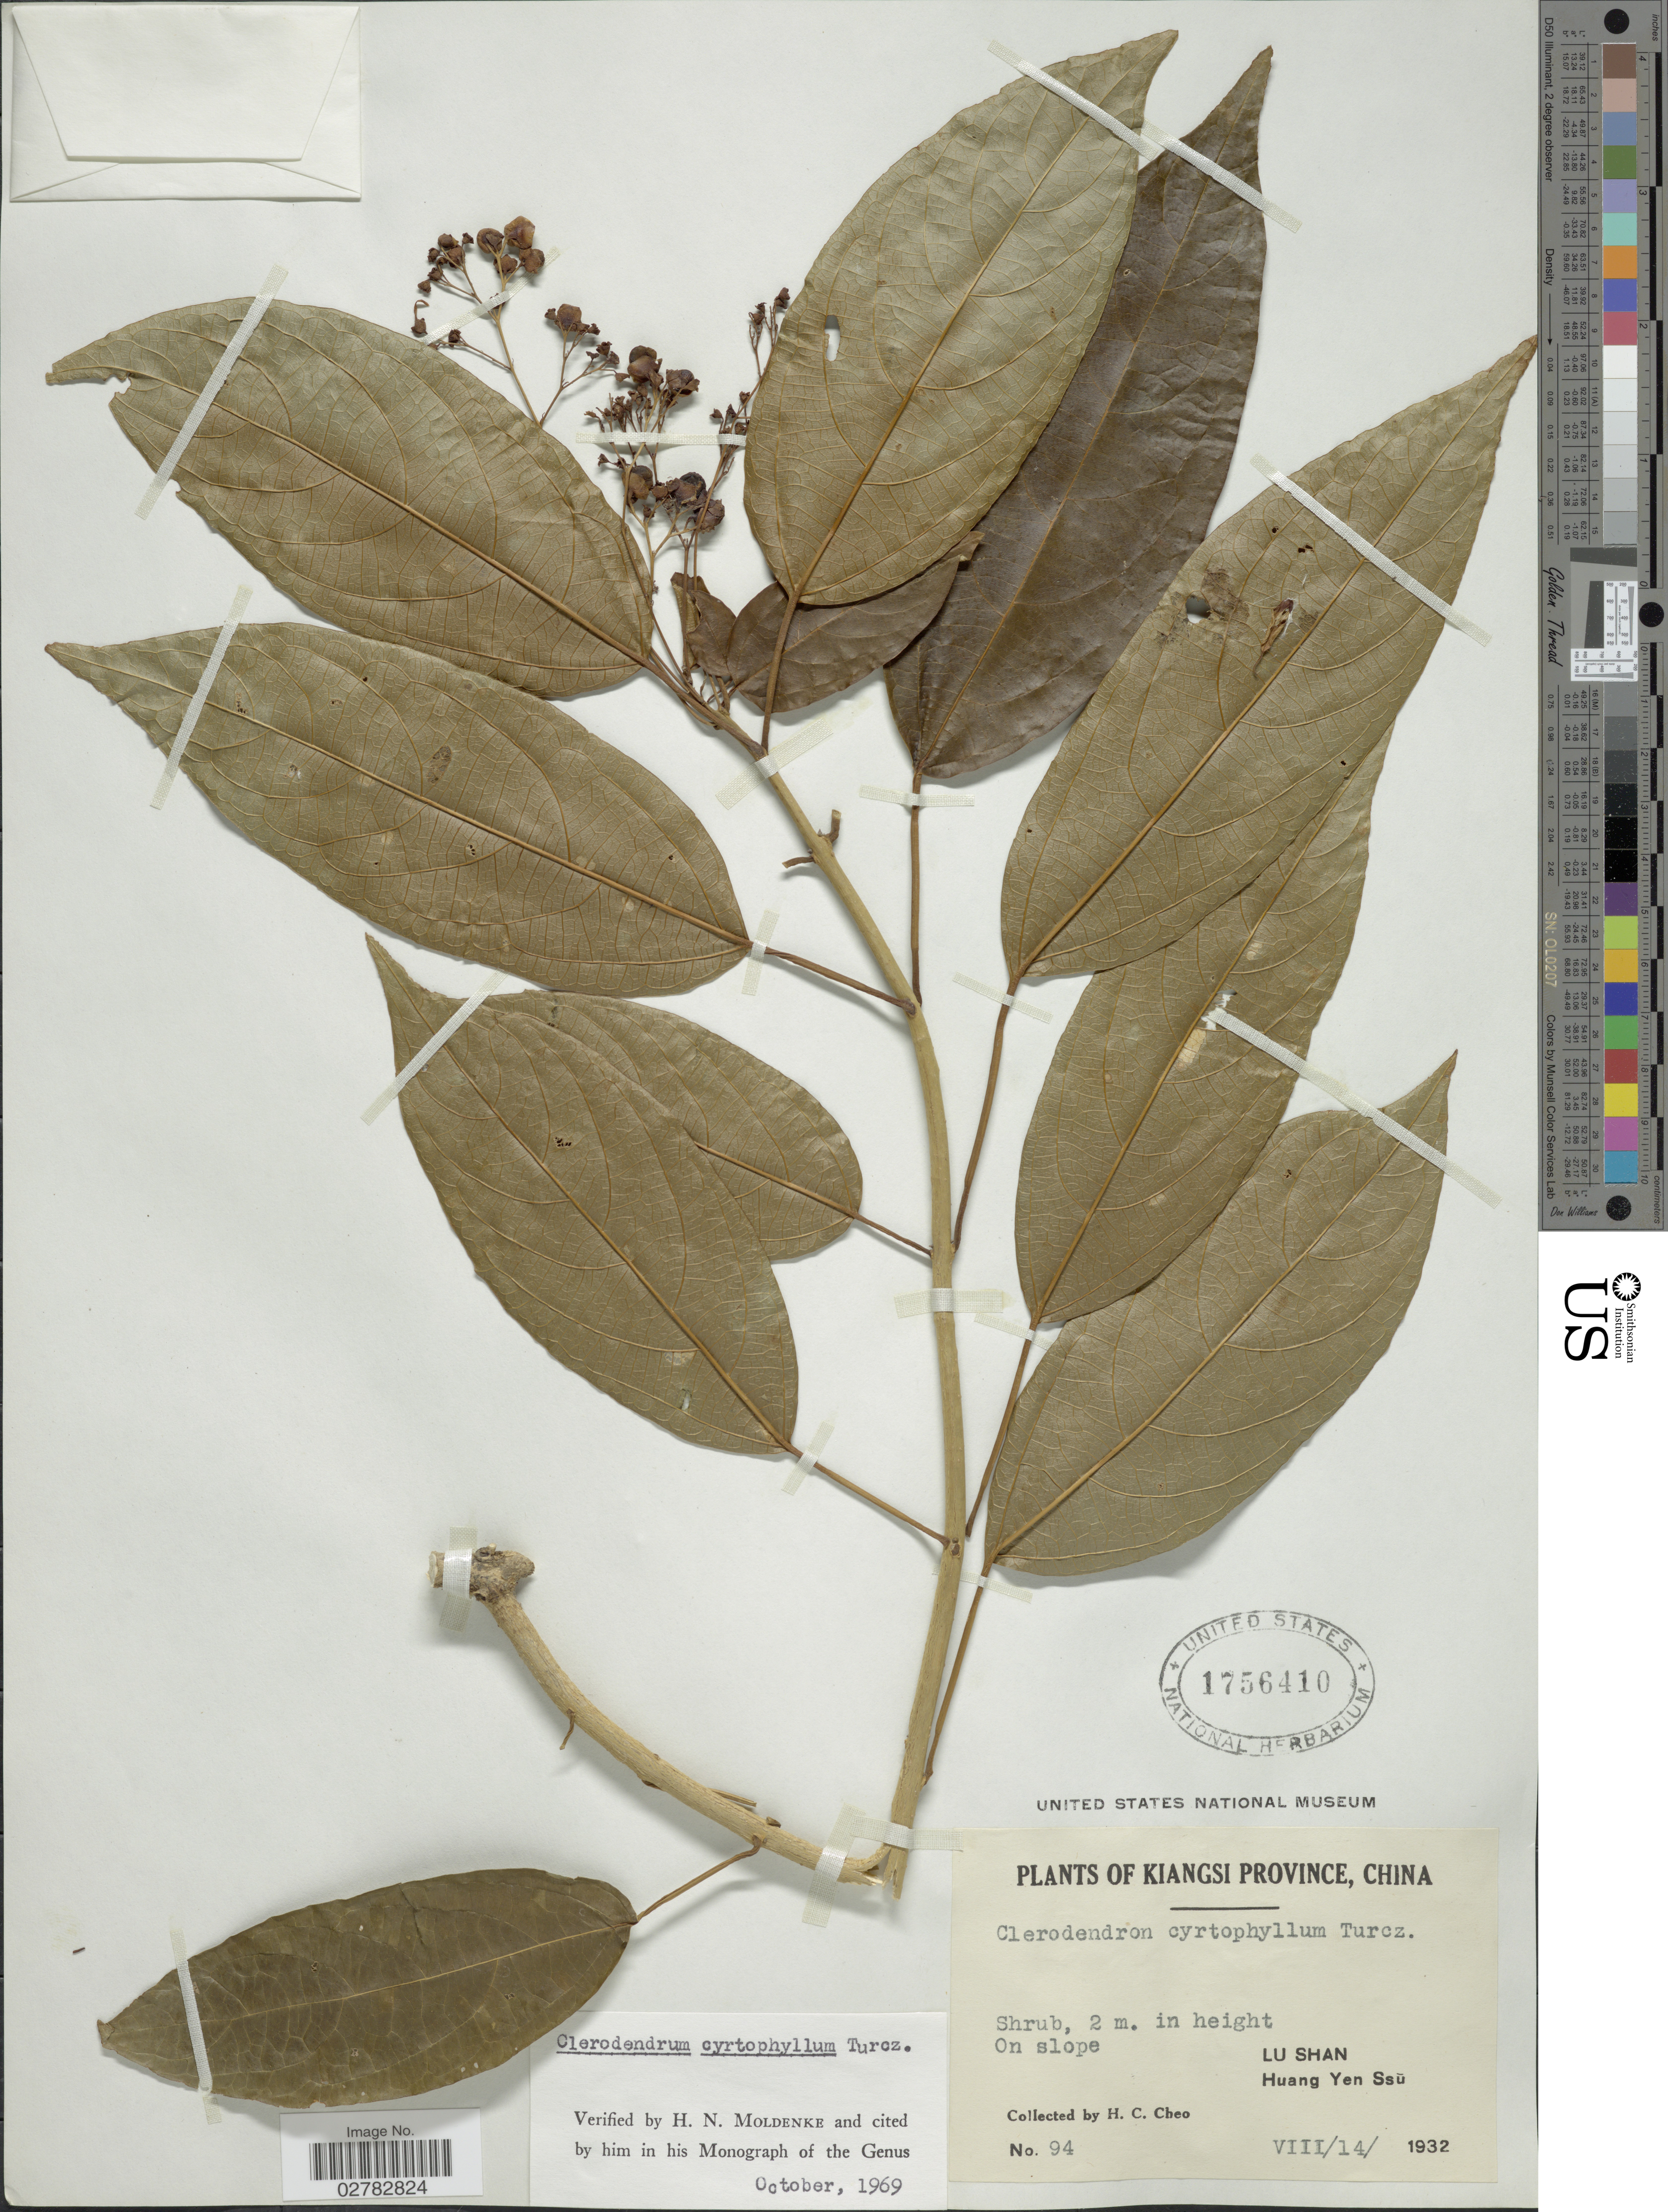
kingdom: Plantae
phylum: Tracheophyta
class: Magnoliopsida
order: Lamiales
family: Lamiaceae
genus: Clerodendrum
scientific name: Clerodendrum cyrtophyllum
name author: Turcz.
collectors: H. Cheo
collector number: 94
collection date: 1932-08-14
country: China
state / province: Jiangxi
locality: Kiangsi Province. Lu Shan. Huang Yen Ssu.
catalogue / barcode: US 1756410